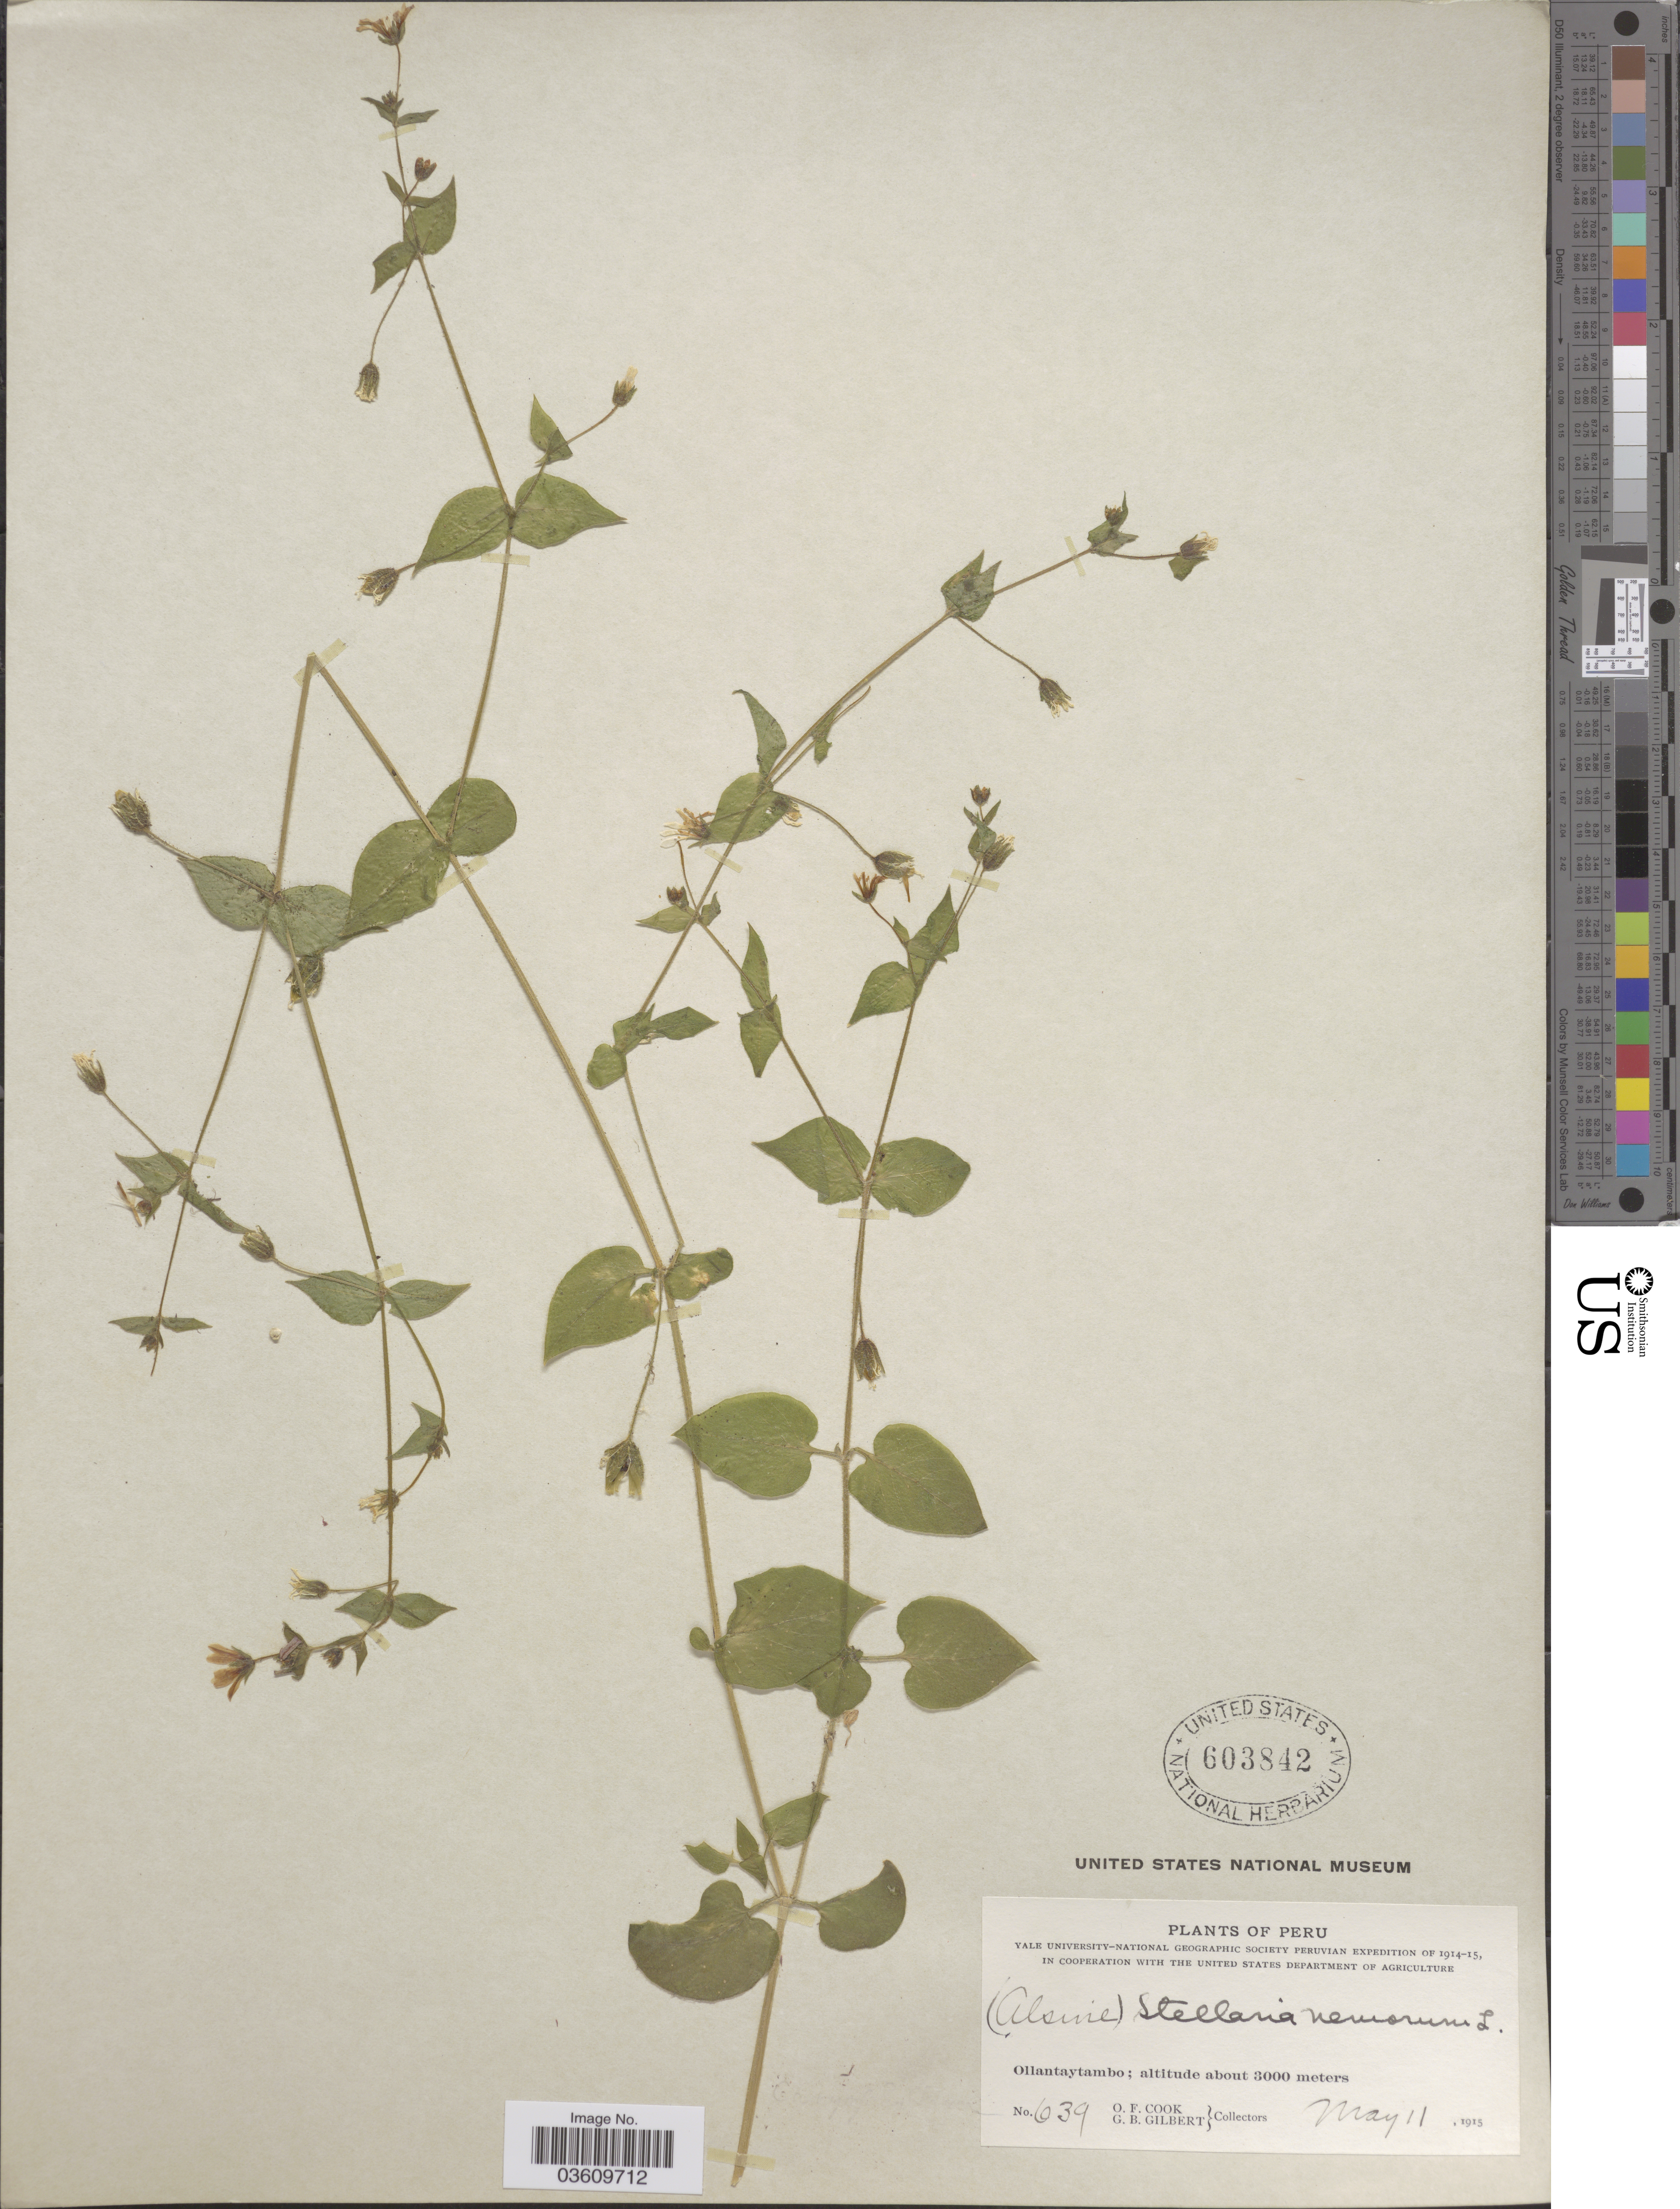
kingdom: Plantae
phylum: Tracheophyta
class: Magnoliopsida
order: Caryophyllales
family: Caryophyllaceae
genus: Stellaria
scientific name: Stellaria cuspidata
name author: Willd. ex Schltdl.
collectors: O. F. Cook & G. B. Gilbert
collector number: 639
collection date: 1915-05-11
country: Peru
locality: Ollantaytambo.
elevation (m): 3000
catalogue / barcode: US 603842